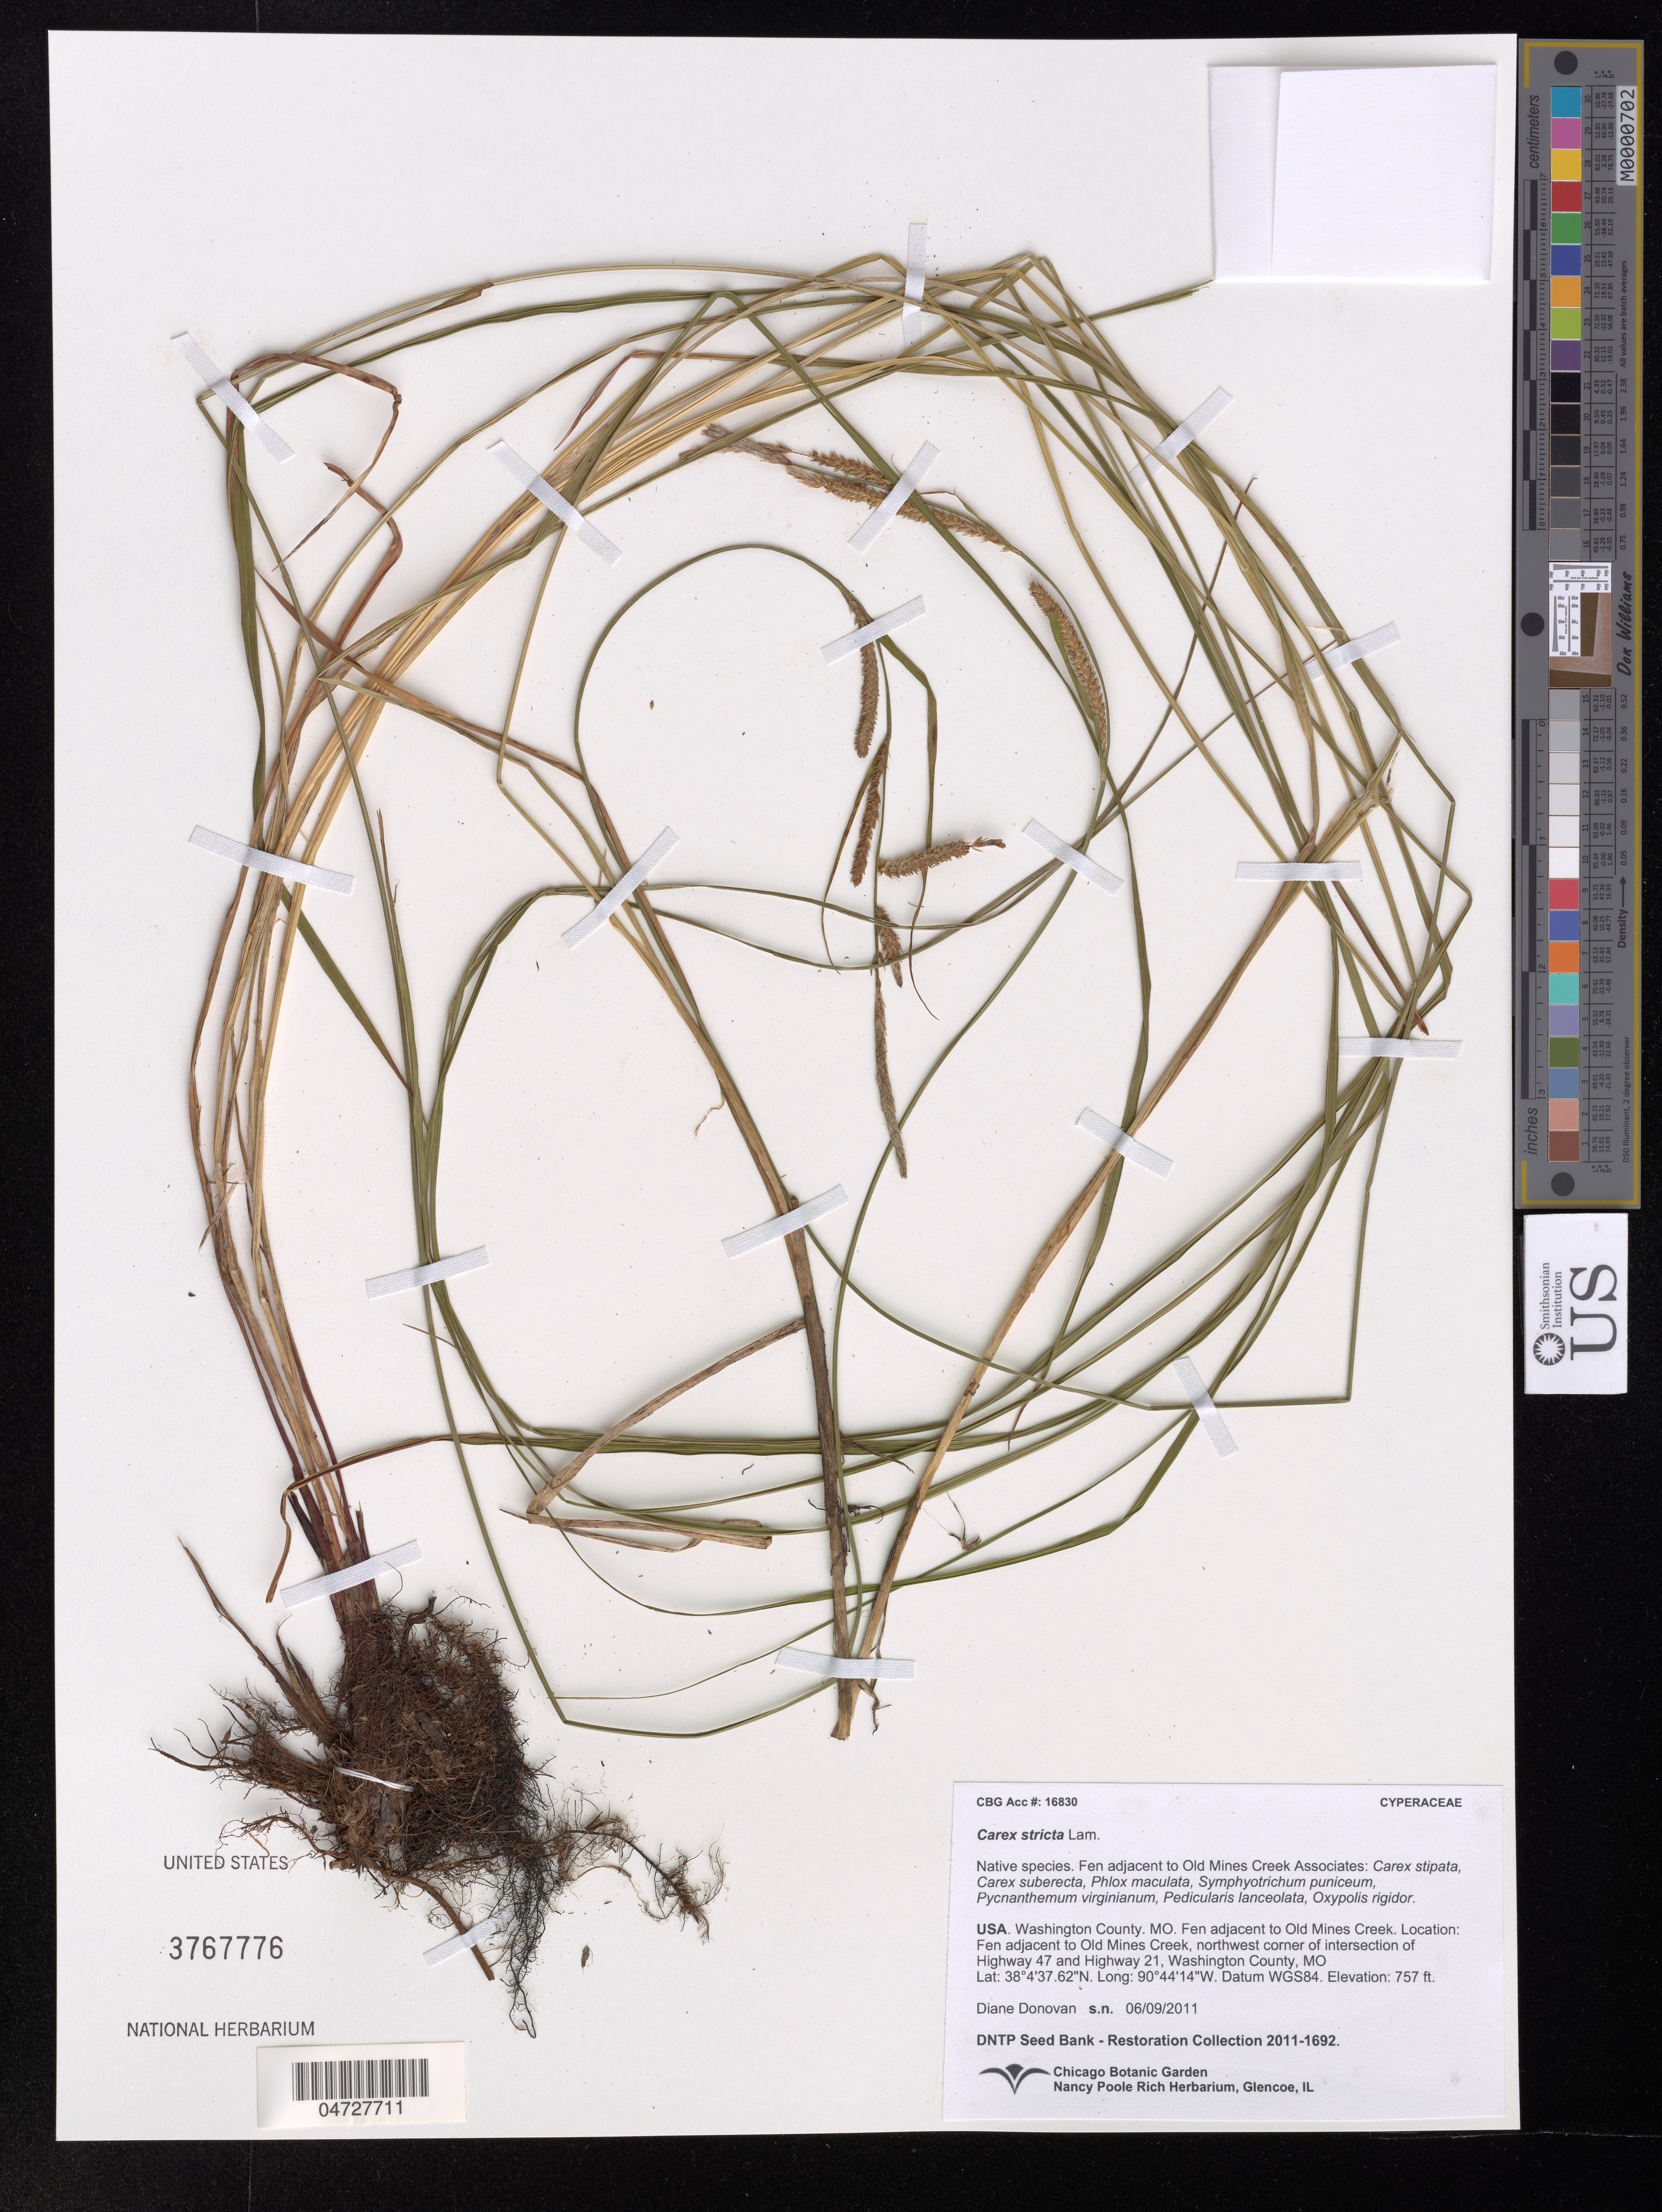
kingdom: Plantae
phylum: Tracheophyta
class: Liliopsida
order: Poales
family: Cyperaceae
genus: Carex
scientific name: Carex stricta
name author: Lam.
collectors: D. Donovan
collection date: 2011-09-06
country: United States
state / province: Missouri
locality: Washington County. Fen adjacent to Old Mines Creek. Location: Fen adjacent to Old Mines Creek, northwest corner of intersection of Highway 47 and Highway 21.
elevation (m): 231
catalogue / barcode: US 3767776